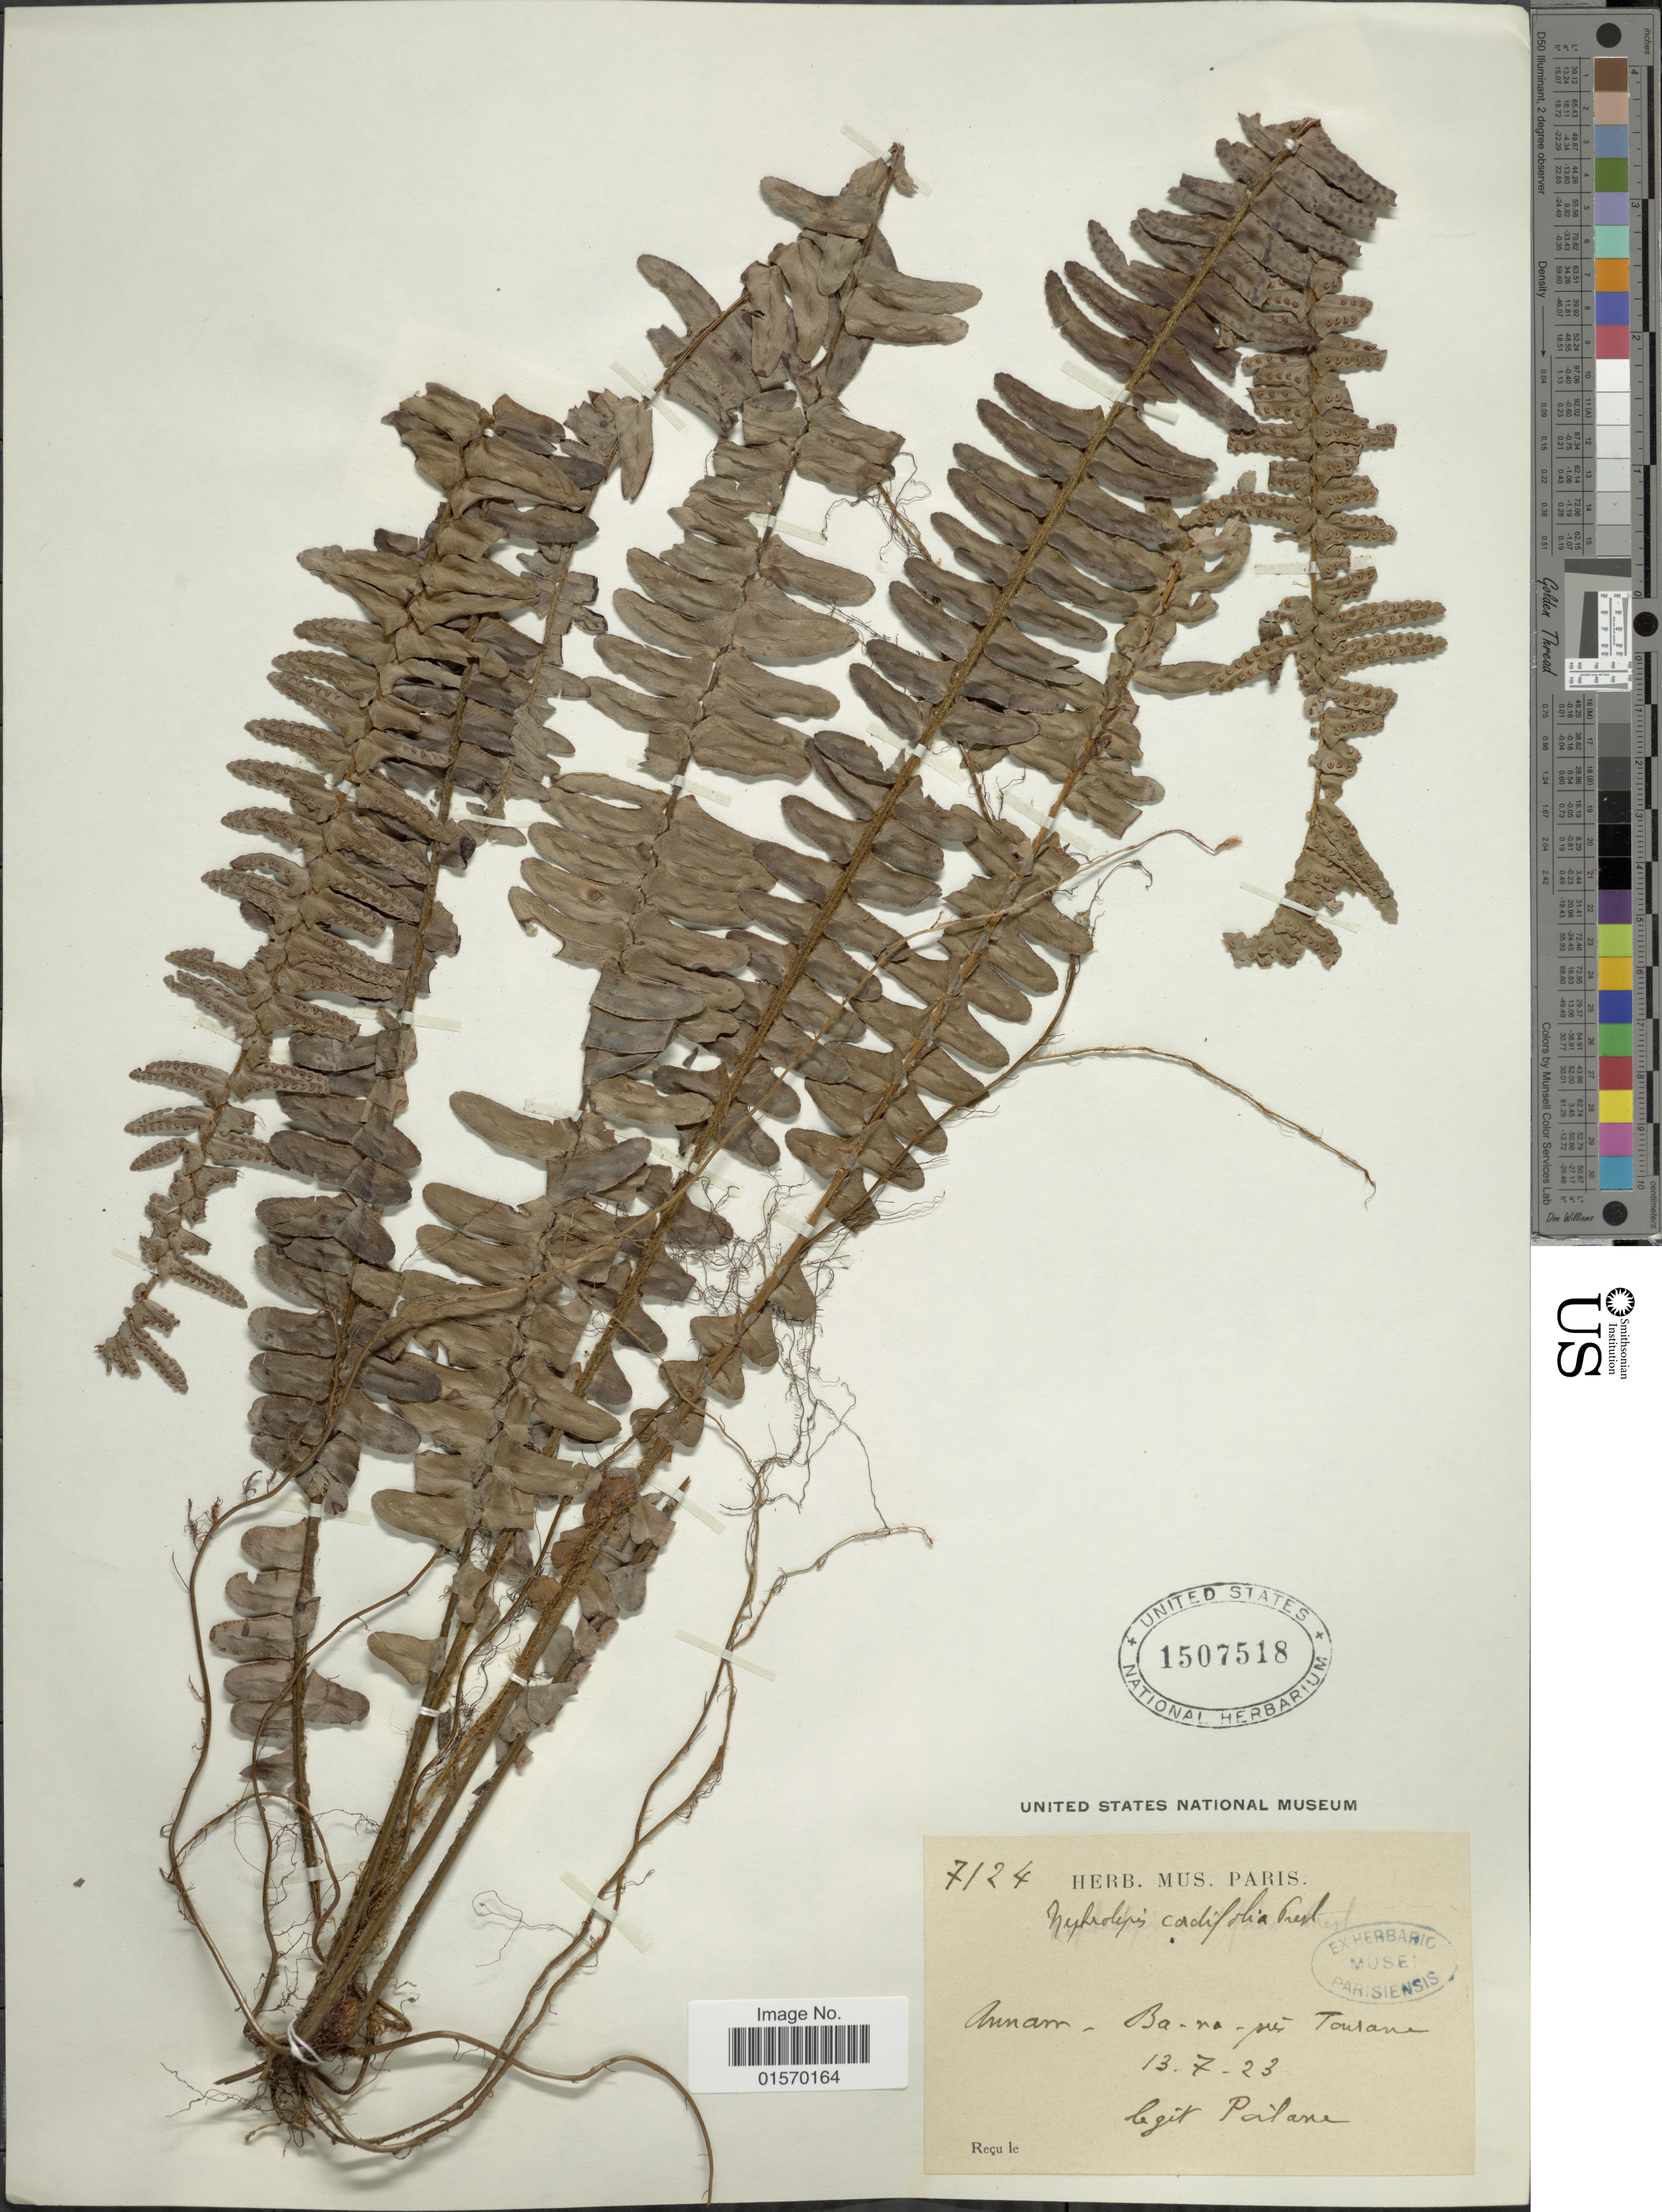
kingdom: Plantae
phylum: Tracheophyta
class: Polypodiopsida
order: Polypodiales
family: Nephrolepidaceae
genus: Nephrolepis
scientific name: Nephrolepis cordifolia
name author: (L.) C. Presl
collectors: Pailine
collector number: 7124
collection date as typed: Transcribed d/m/y: 13/7/23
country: Vietnam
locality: Annam - Ba - na - sie Tousane [interpreted]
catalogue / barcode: US 1507518